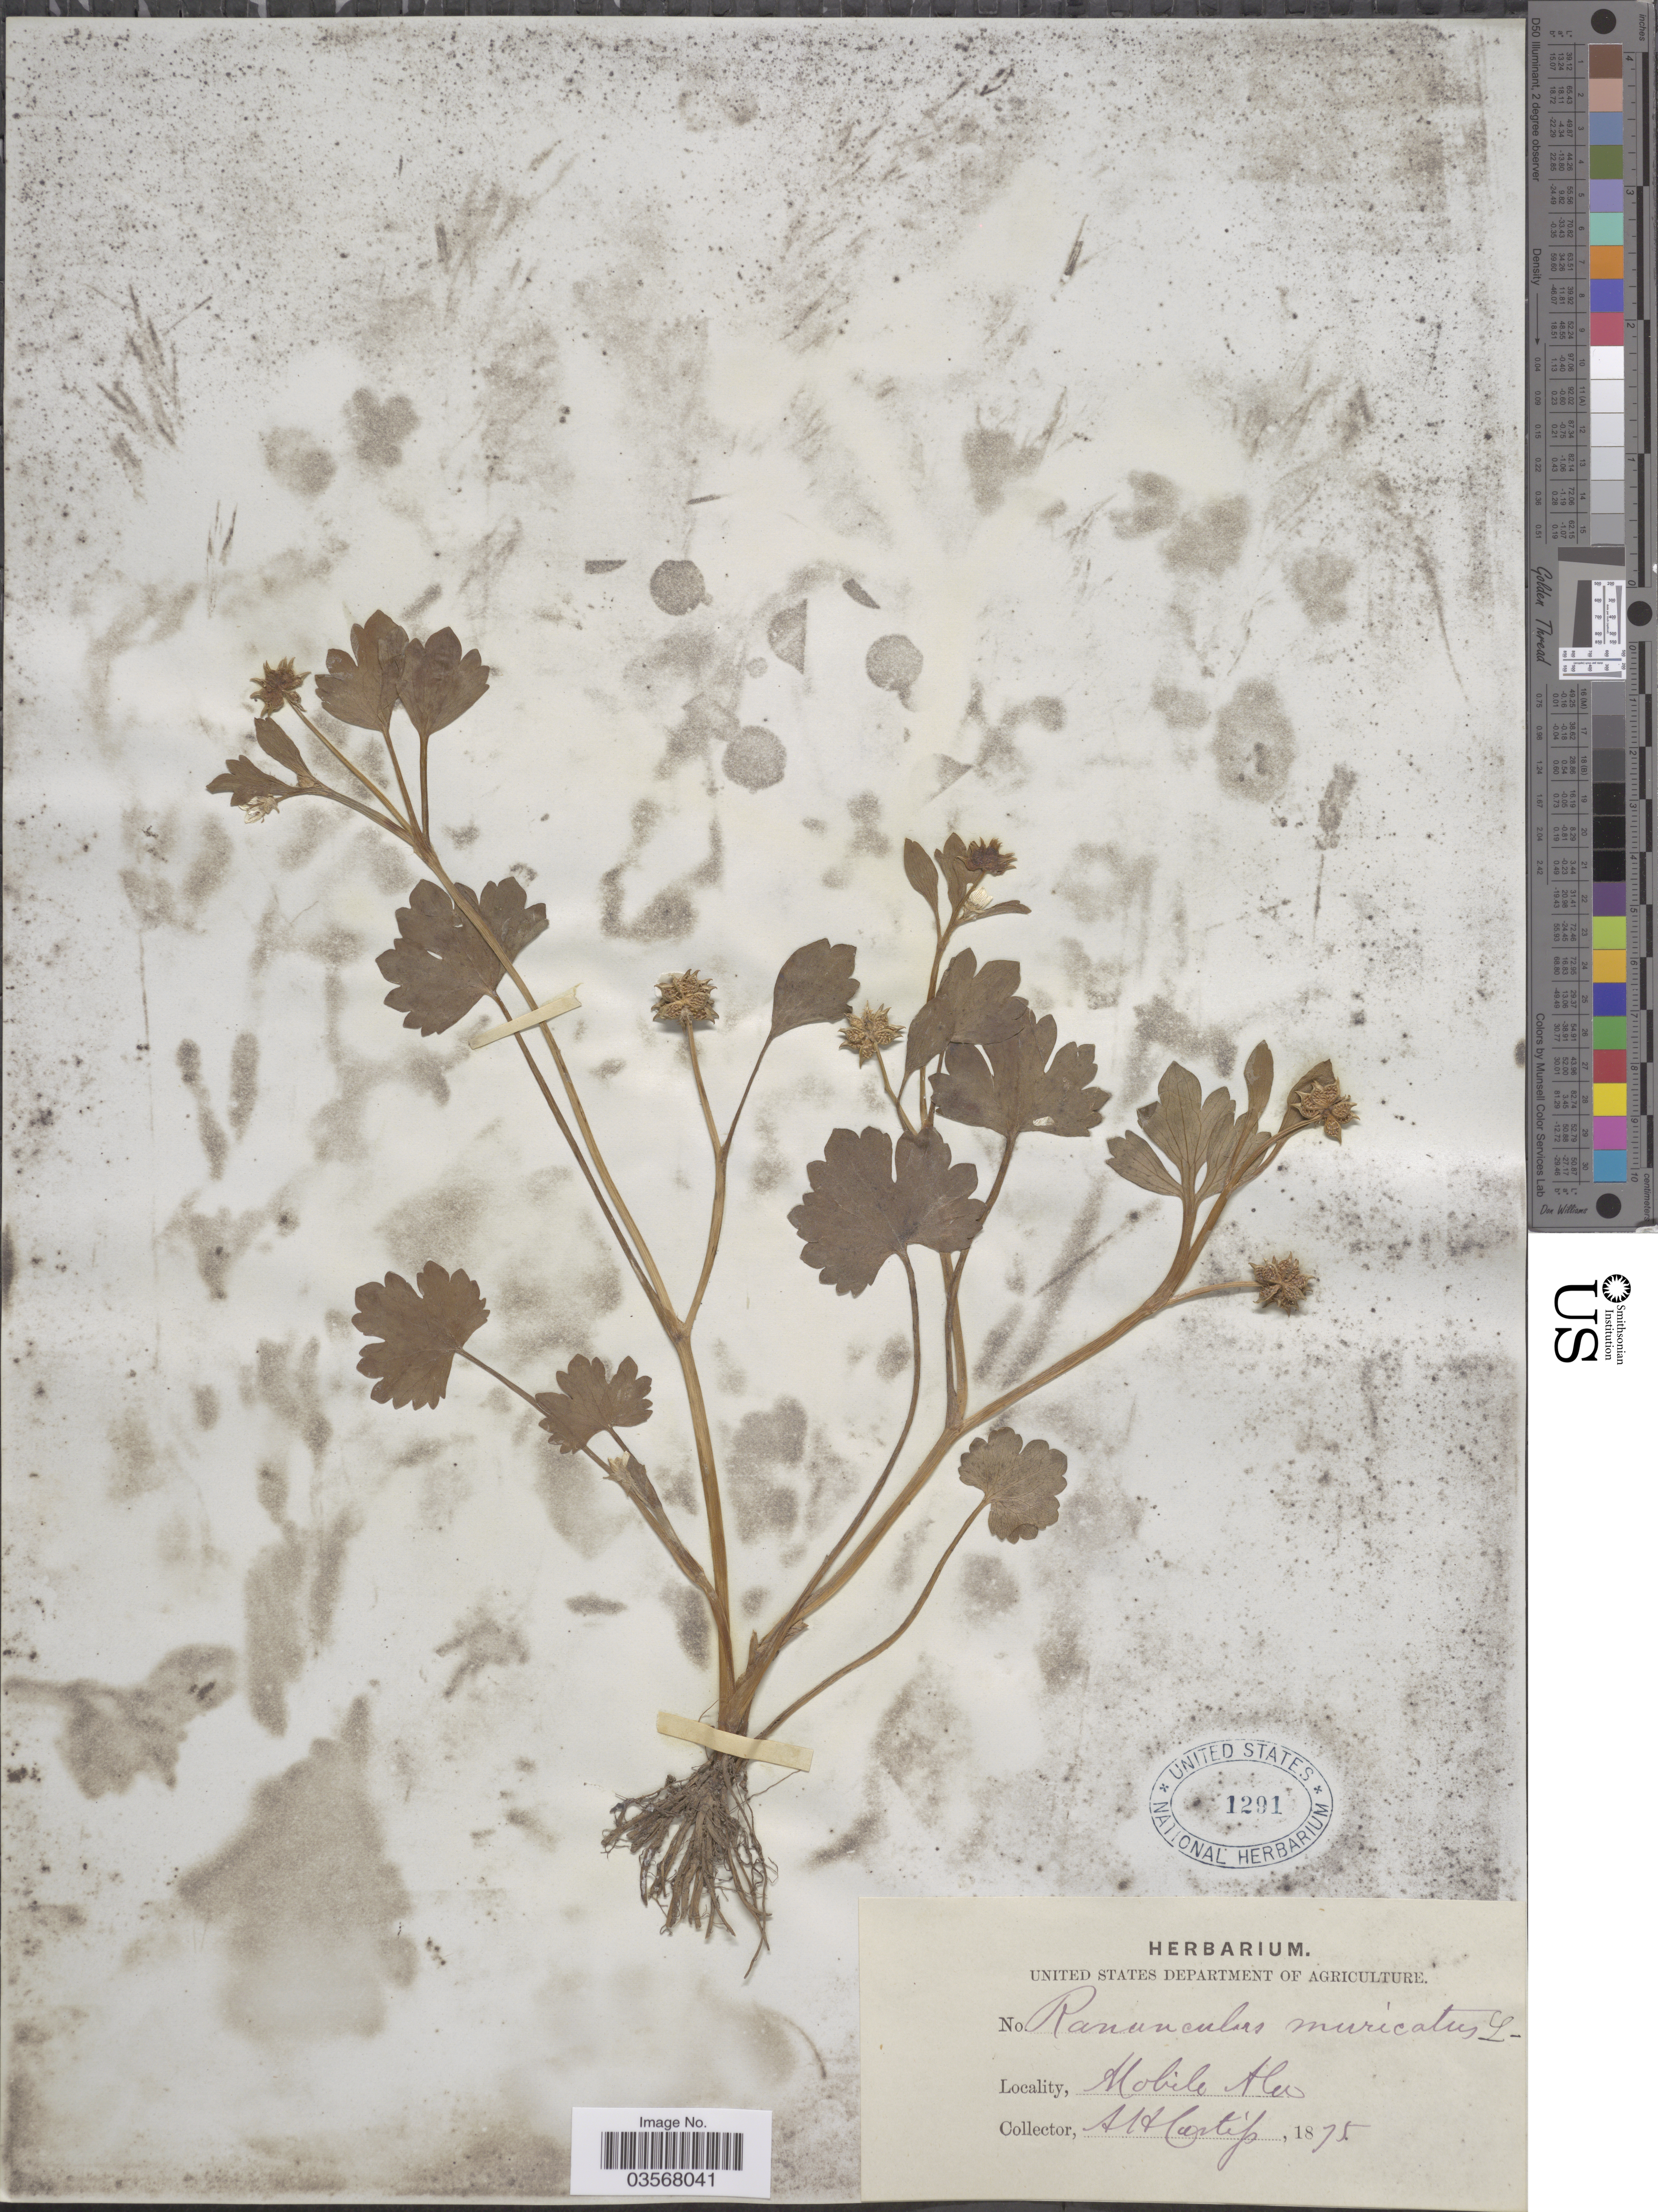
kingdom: Plantae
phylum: Tracheophyta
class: Magnoliopsida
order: Ranunculales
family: Ranunculaceae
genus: Ranunculus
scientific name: Ranunculus muricatus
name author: L.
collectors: A. H. Curtiss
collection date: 1875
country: United States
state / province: Alabama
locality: Mobile Ala.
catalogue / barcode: US 1291